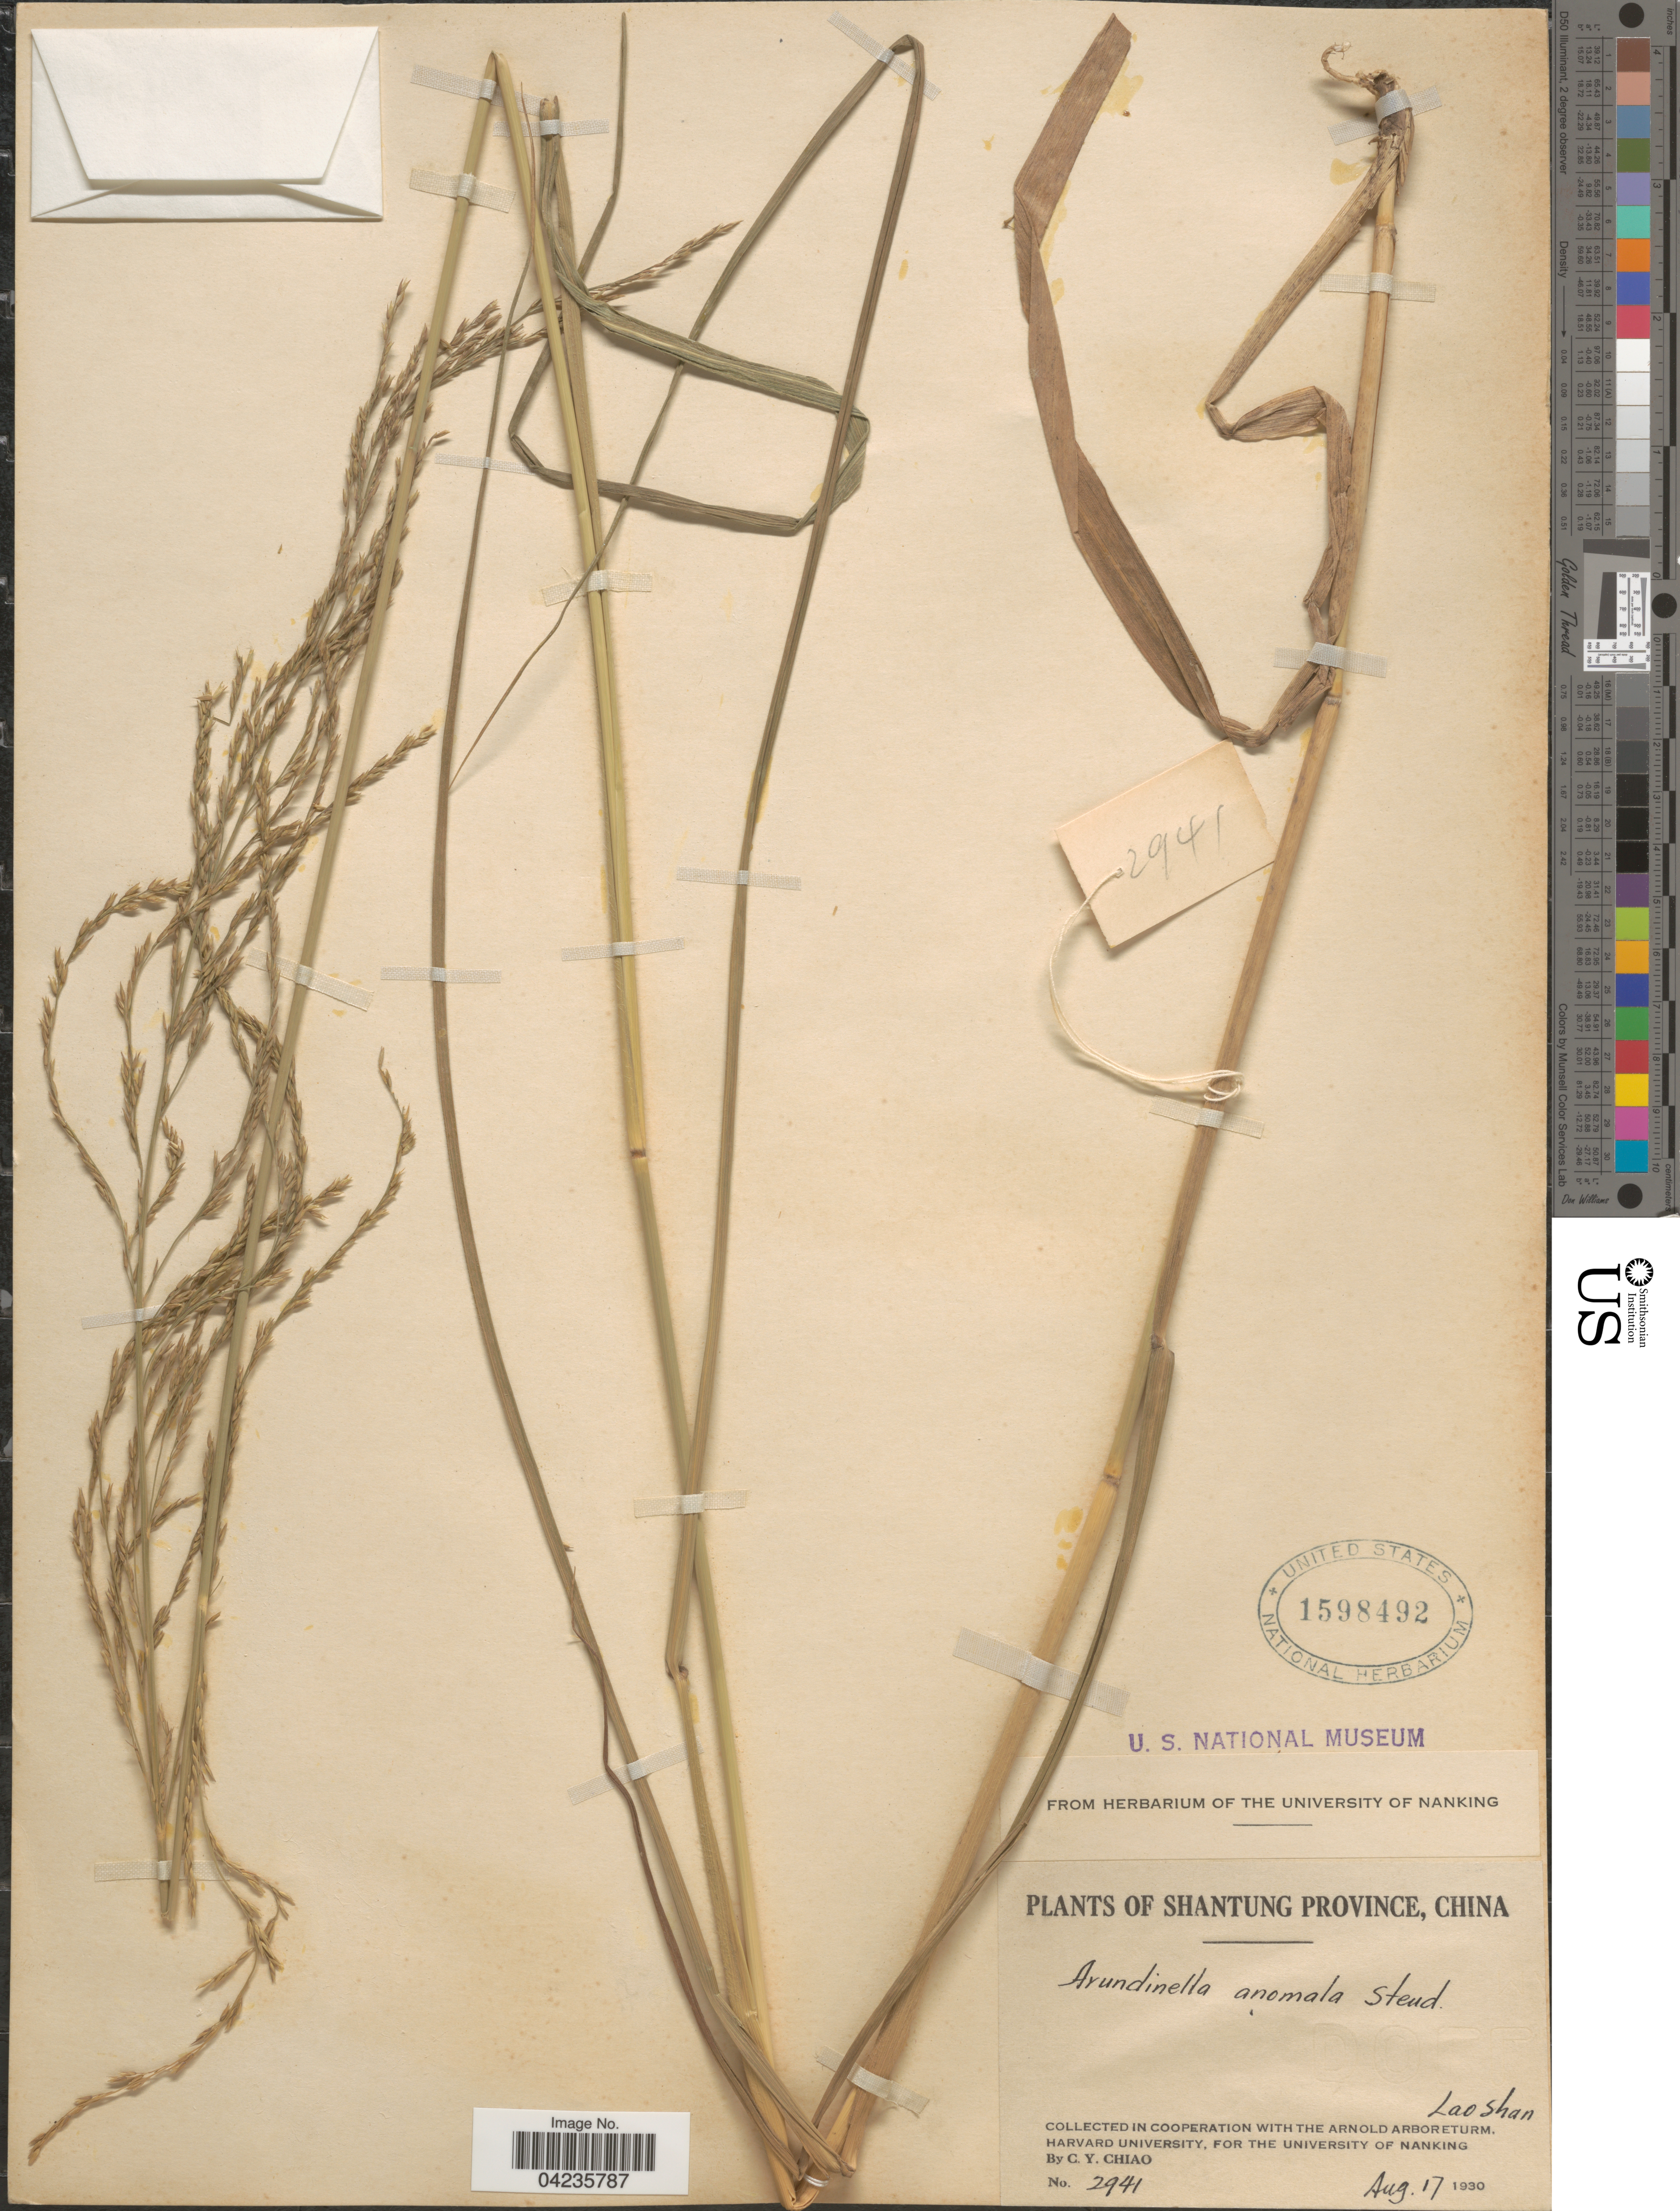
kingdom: Plantae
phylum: Tracheophyta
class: Liliopsida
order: Poales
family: Poaceae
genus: Arundinella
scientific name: Arundinella hirta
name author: (Thunb.) Tanaka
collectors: C. Y. Chiao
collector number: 2941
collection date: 1930-08-17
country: China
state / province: Shandong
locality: Shantung Province. Lao Shan.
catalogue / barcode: US 1598492